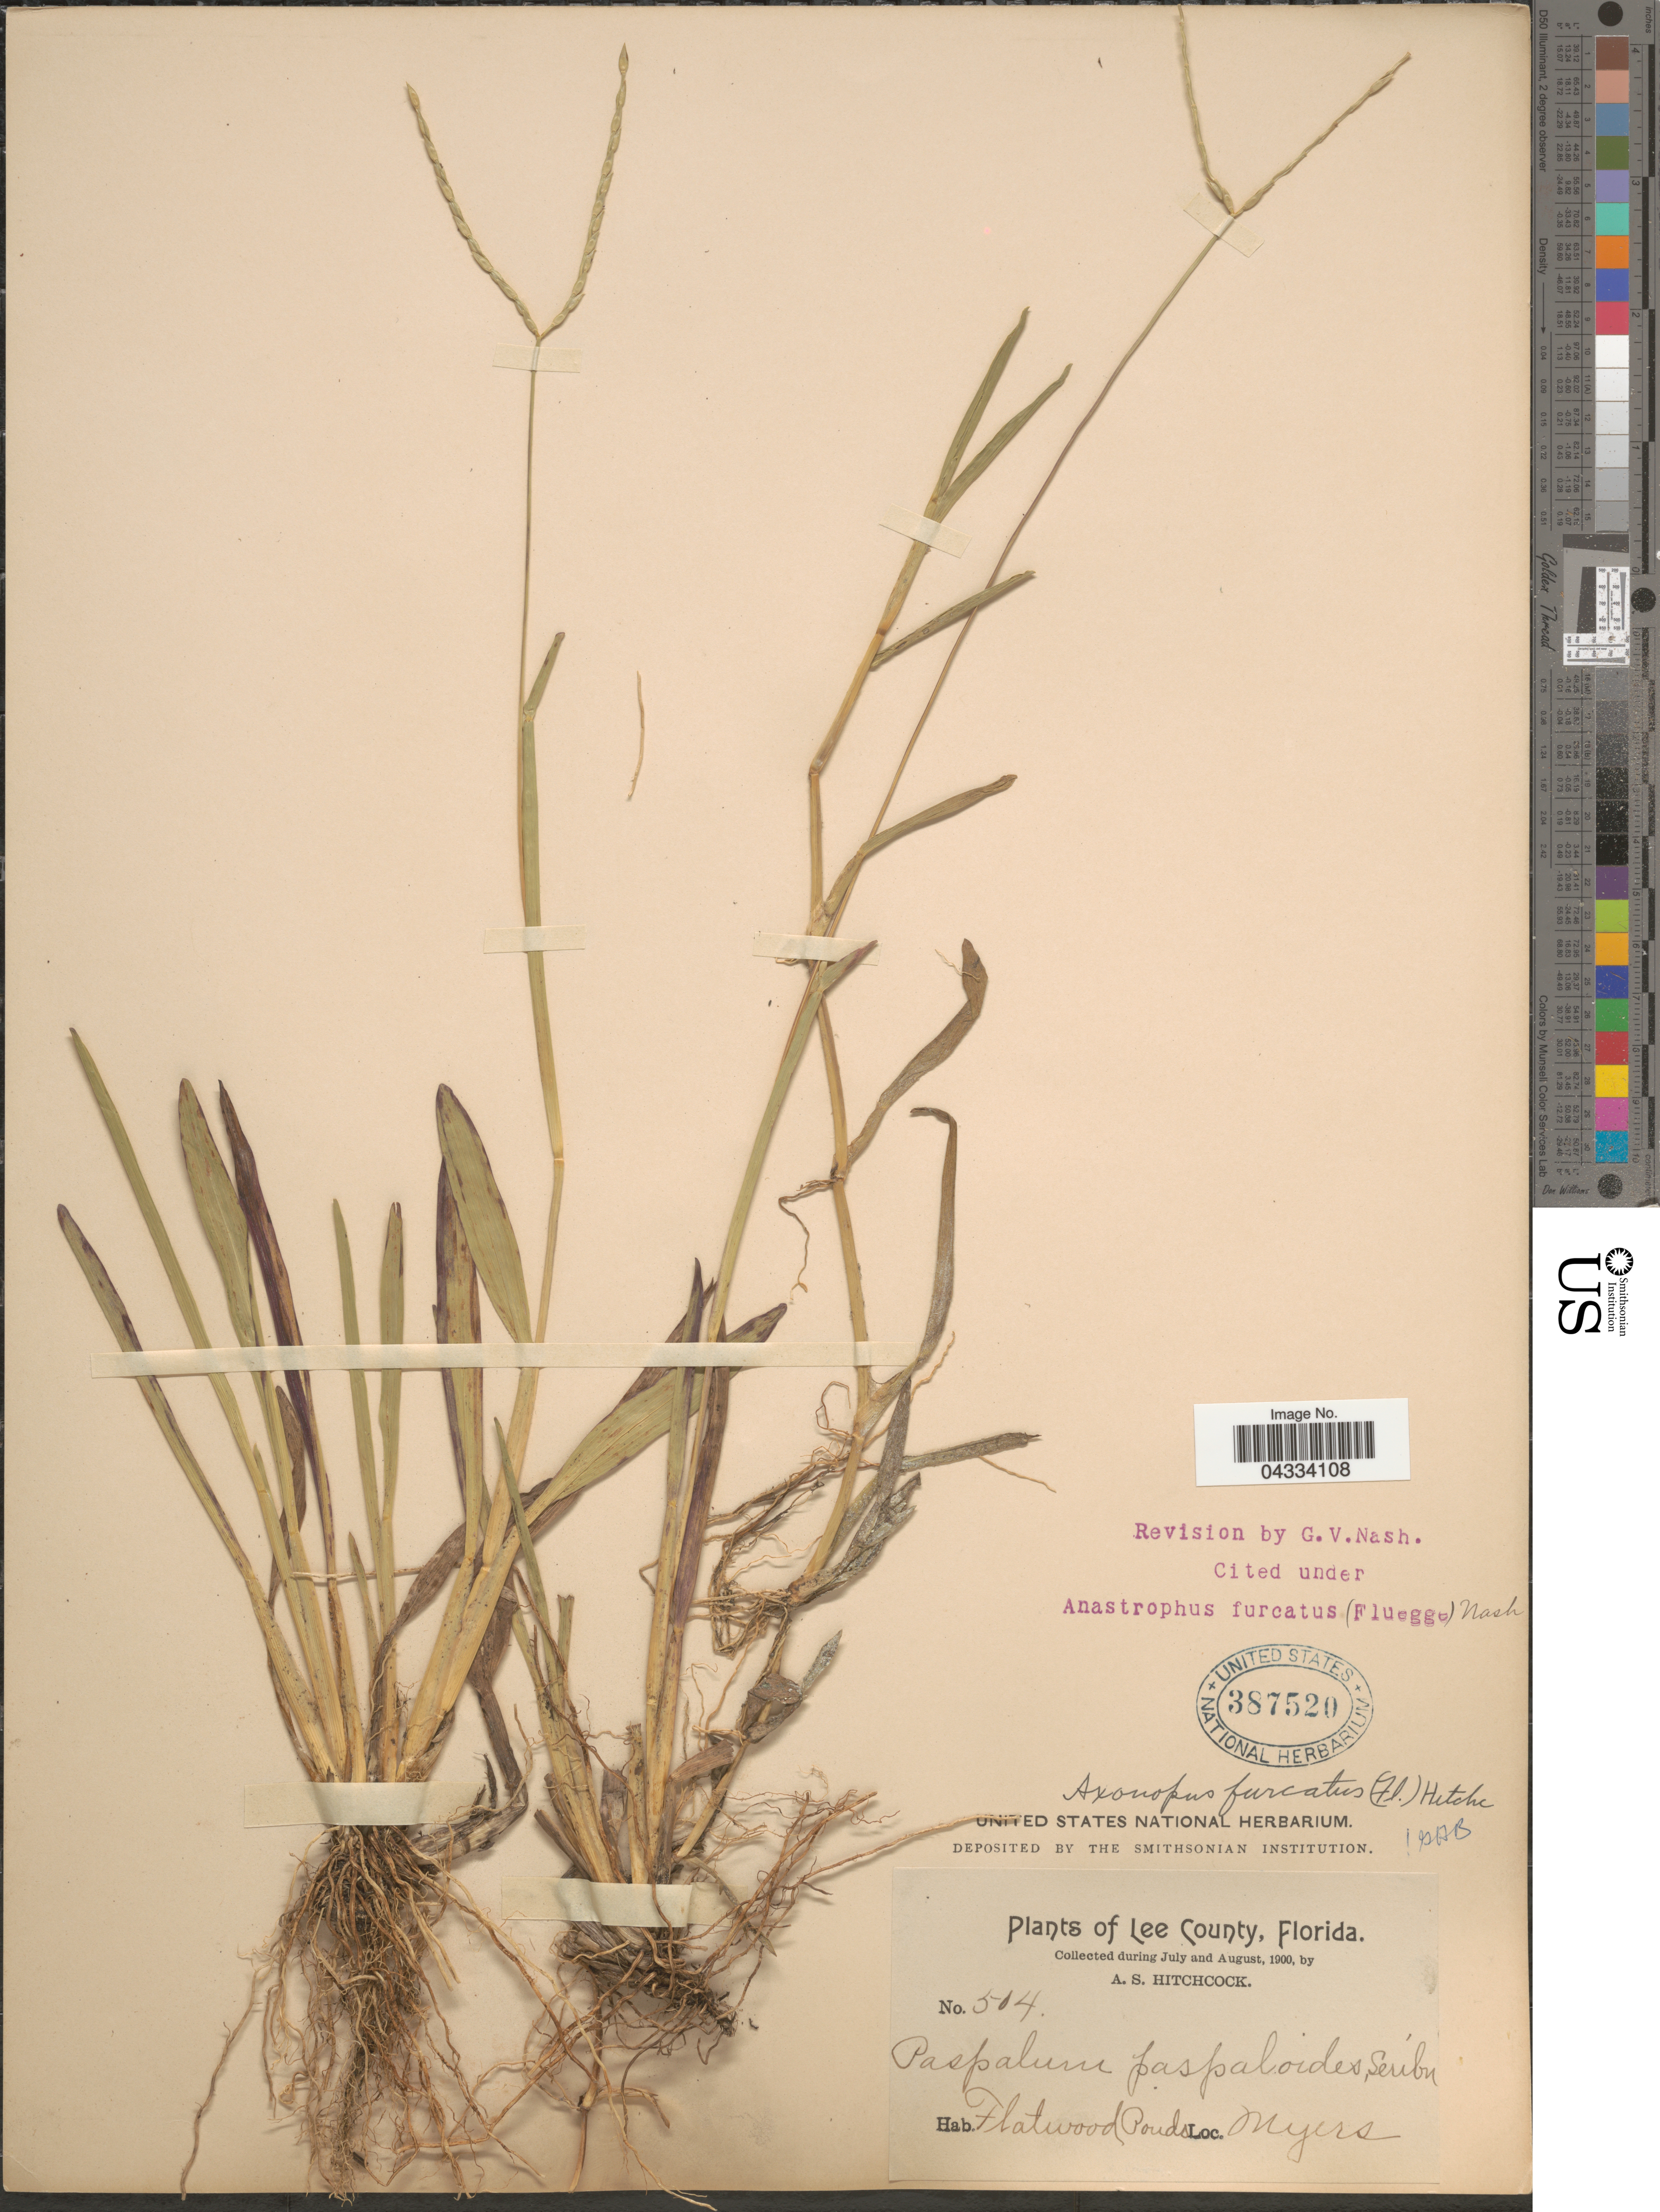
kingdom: Plantae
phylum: Tracheophyta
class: Liliopsida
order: Poales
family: Poaceae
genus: Axonopus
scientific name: Axonopus furcatus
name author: (Flüggé) Hitchc.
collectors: A. S. Hitchcock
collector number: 504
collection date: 1900-07/1900-08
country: United States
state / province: Florida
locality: Lee County. Flatwood Ponds. Myers.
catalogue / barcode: US 387520